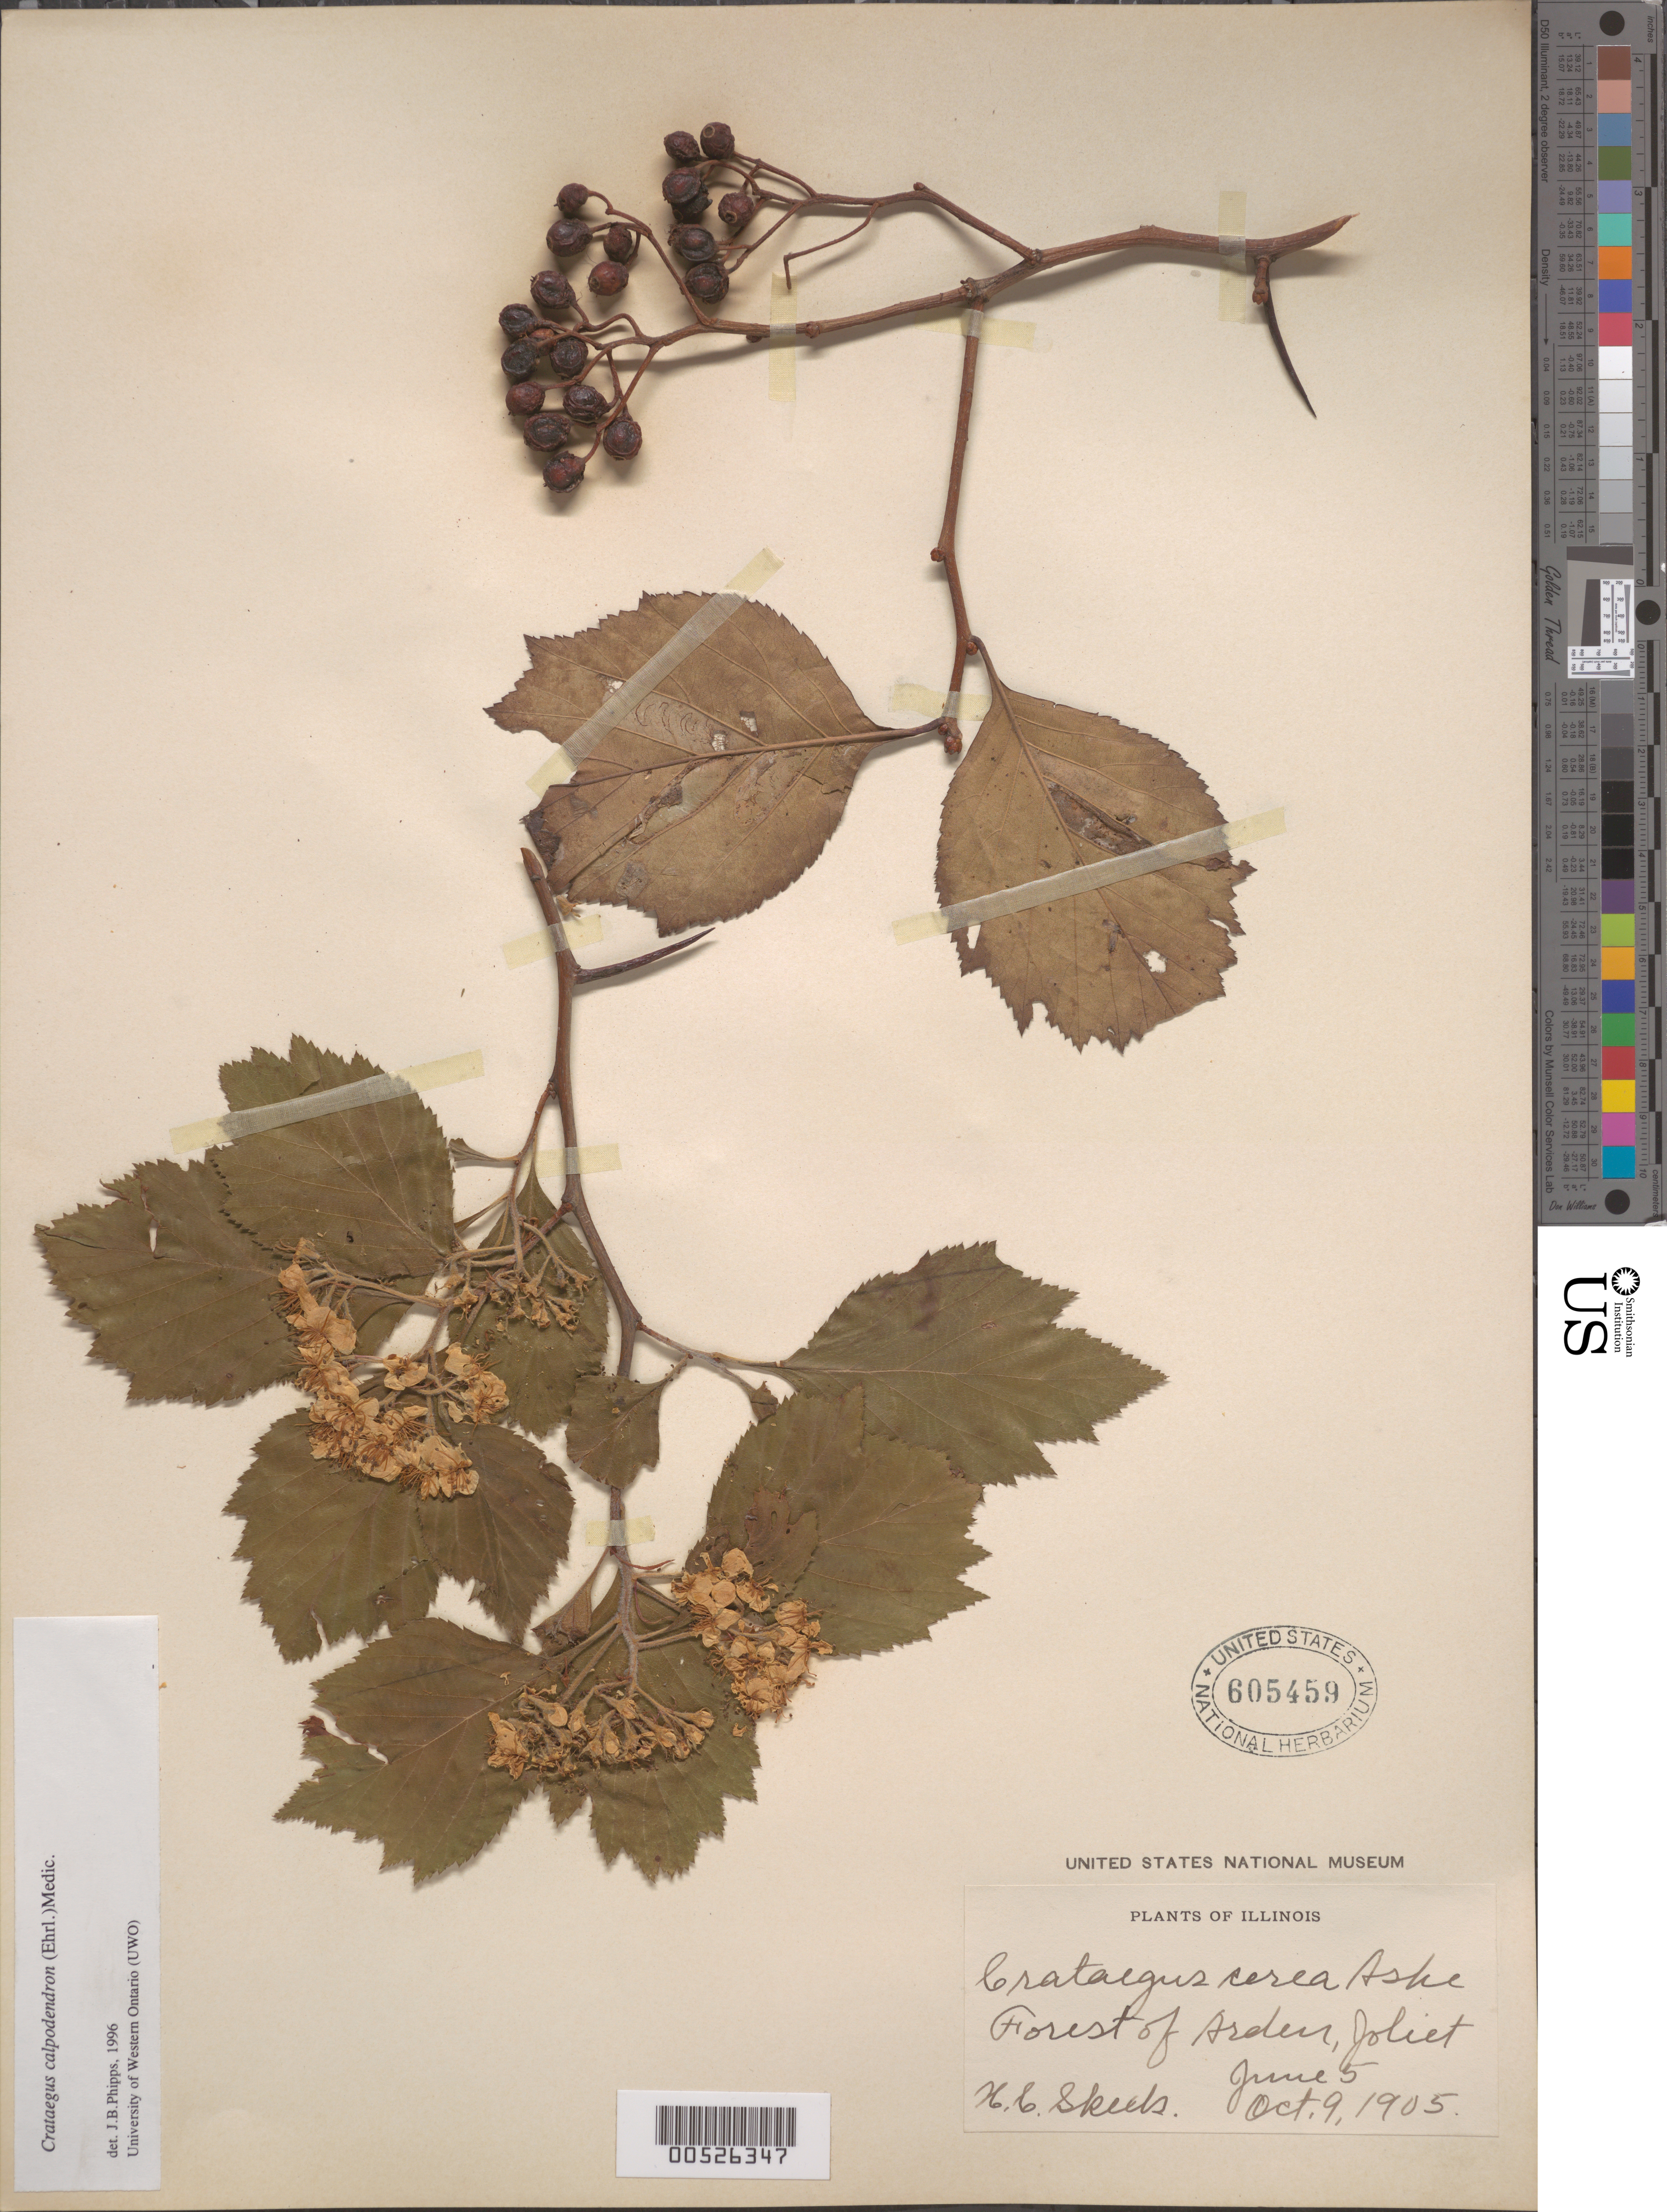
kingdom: Plantae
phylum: Tracheophyta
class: Magnoliopsida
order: Rosales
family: Rosaceae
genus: Crataegus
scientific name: Crataegus calpodendron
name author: (Ehrh.) Medik.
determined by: Phipps, James B., (UWO), University of Western Ontario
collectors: H. Skeels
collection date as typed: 05 Jun 1905 and 09 Oct 1905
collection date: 1905-06-05,1905-10-09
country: United States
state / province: Illinois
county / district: Will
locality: Forest of Arden, Joliet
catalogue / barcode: US 605459